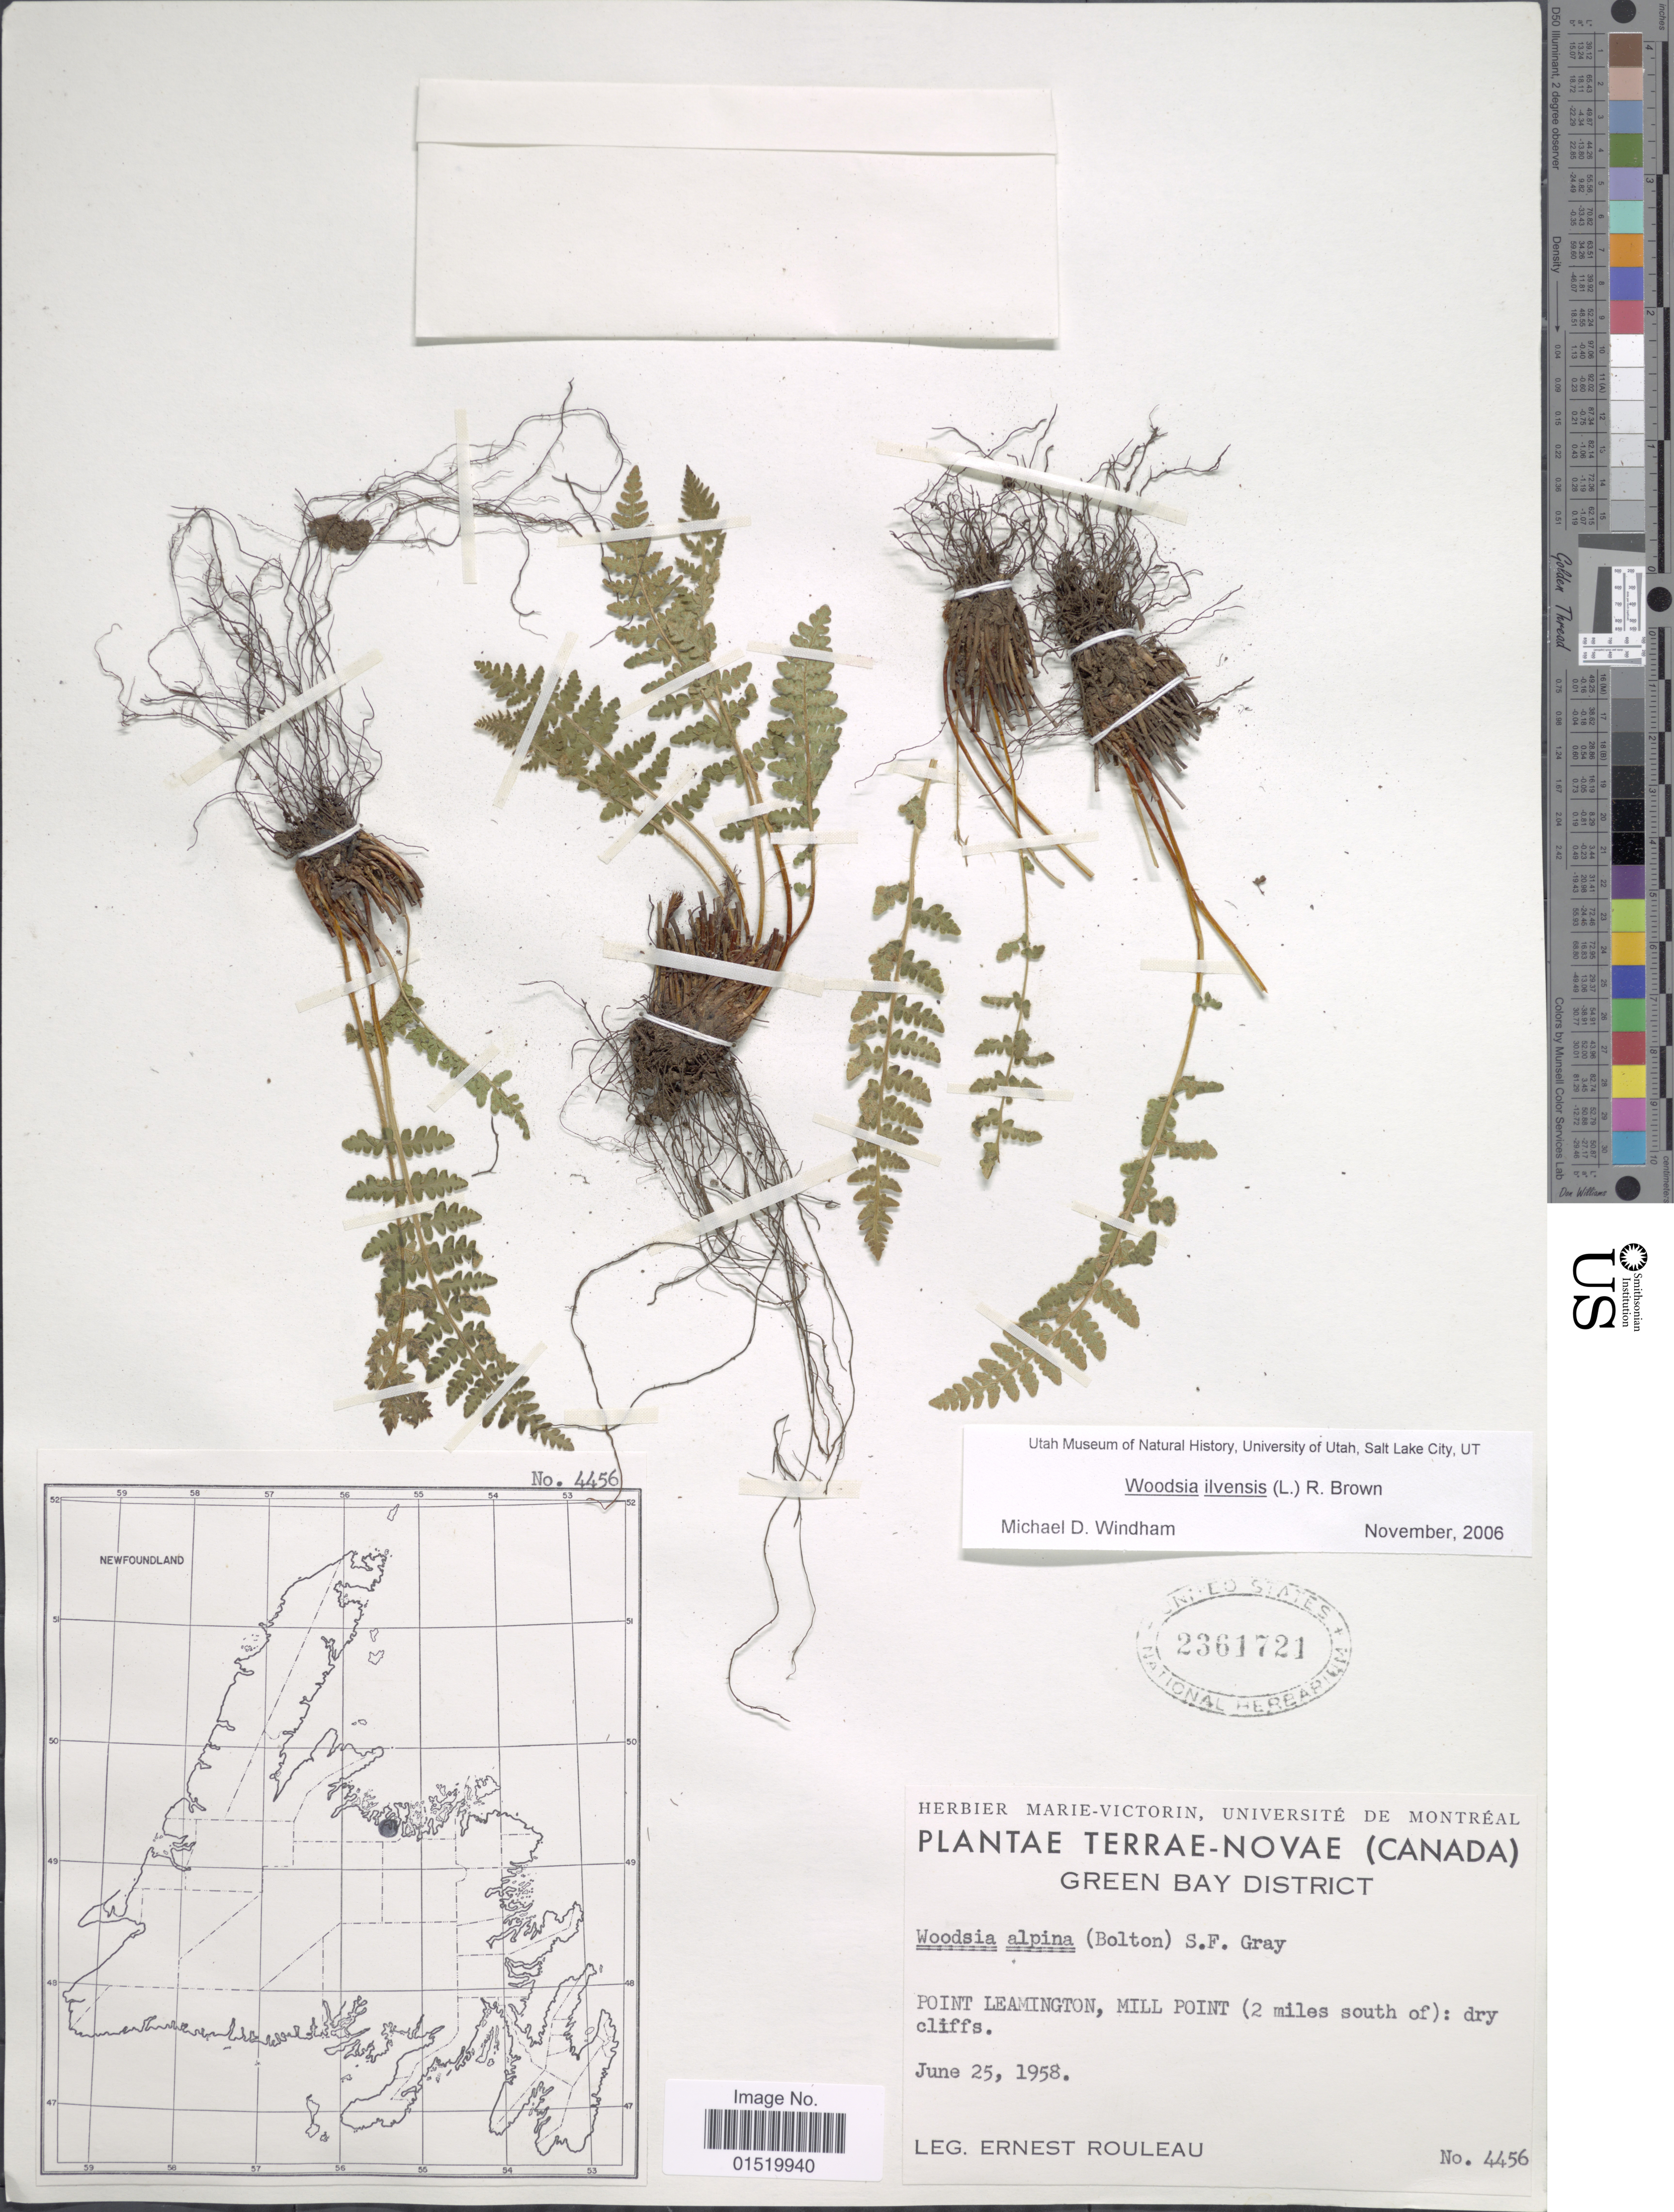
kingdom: Plantae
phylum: Tracheophyta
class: Polypodiopsida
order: Polypodiales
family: Woodsiaceae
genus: Woodsia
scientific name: Woodsia ilvensis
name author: (L.) R. Br.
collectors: J. Rouleau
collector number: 4456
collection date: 1958-06-25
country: Canada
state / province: Newfoundland and Labrador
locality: Terrae-Novae, Green Bay District, Point Leamington, Mill Point (2 miles south of): dry cliffs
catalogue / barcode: US 2361721